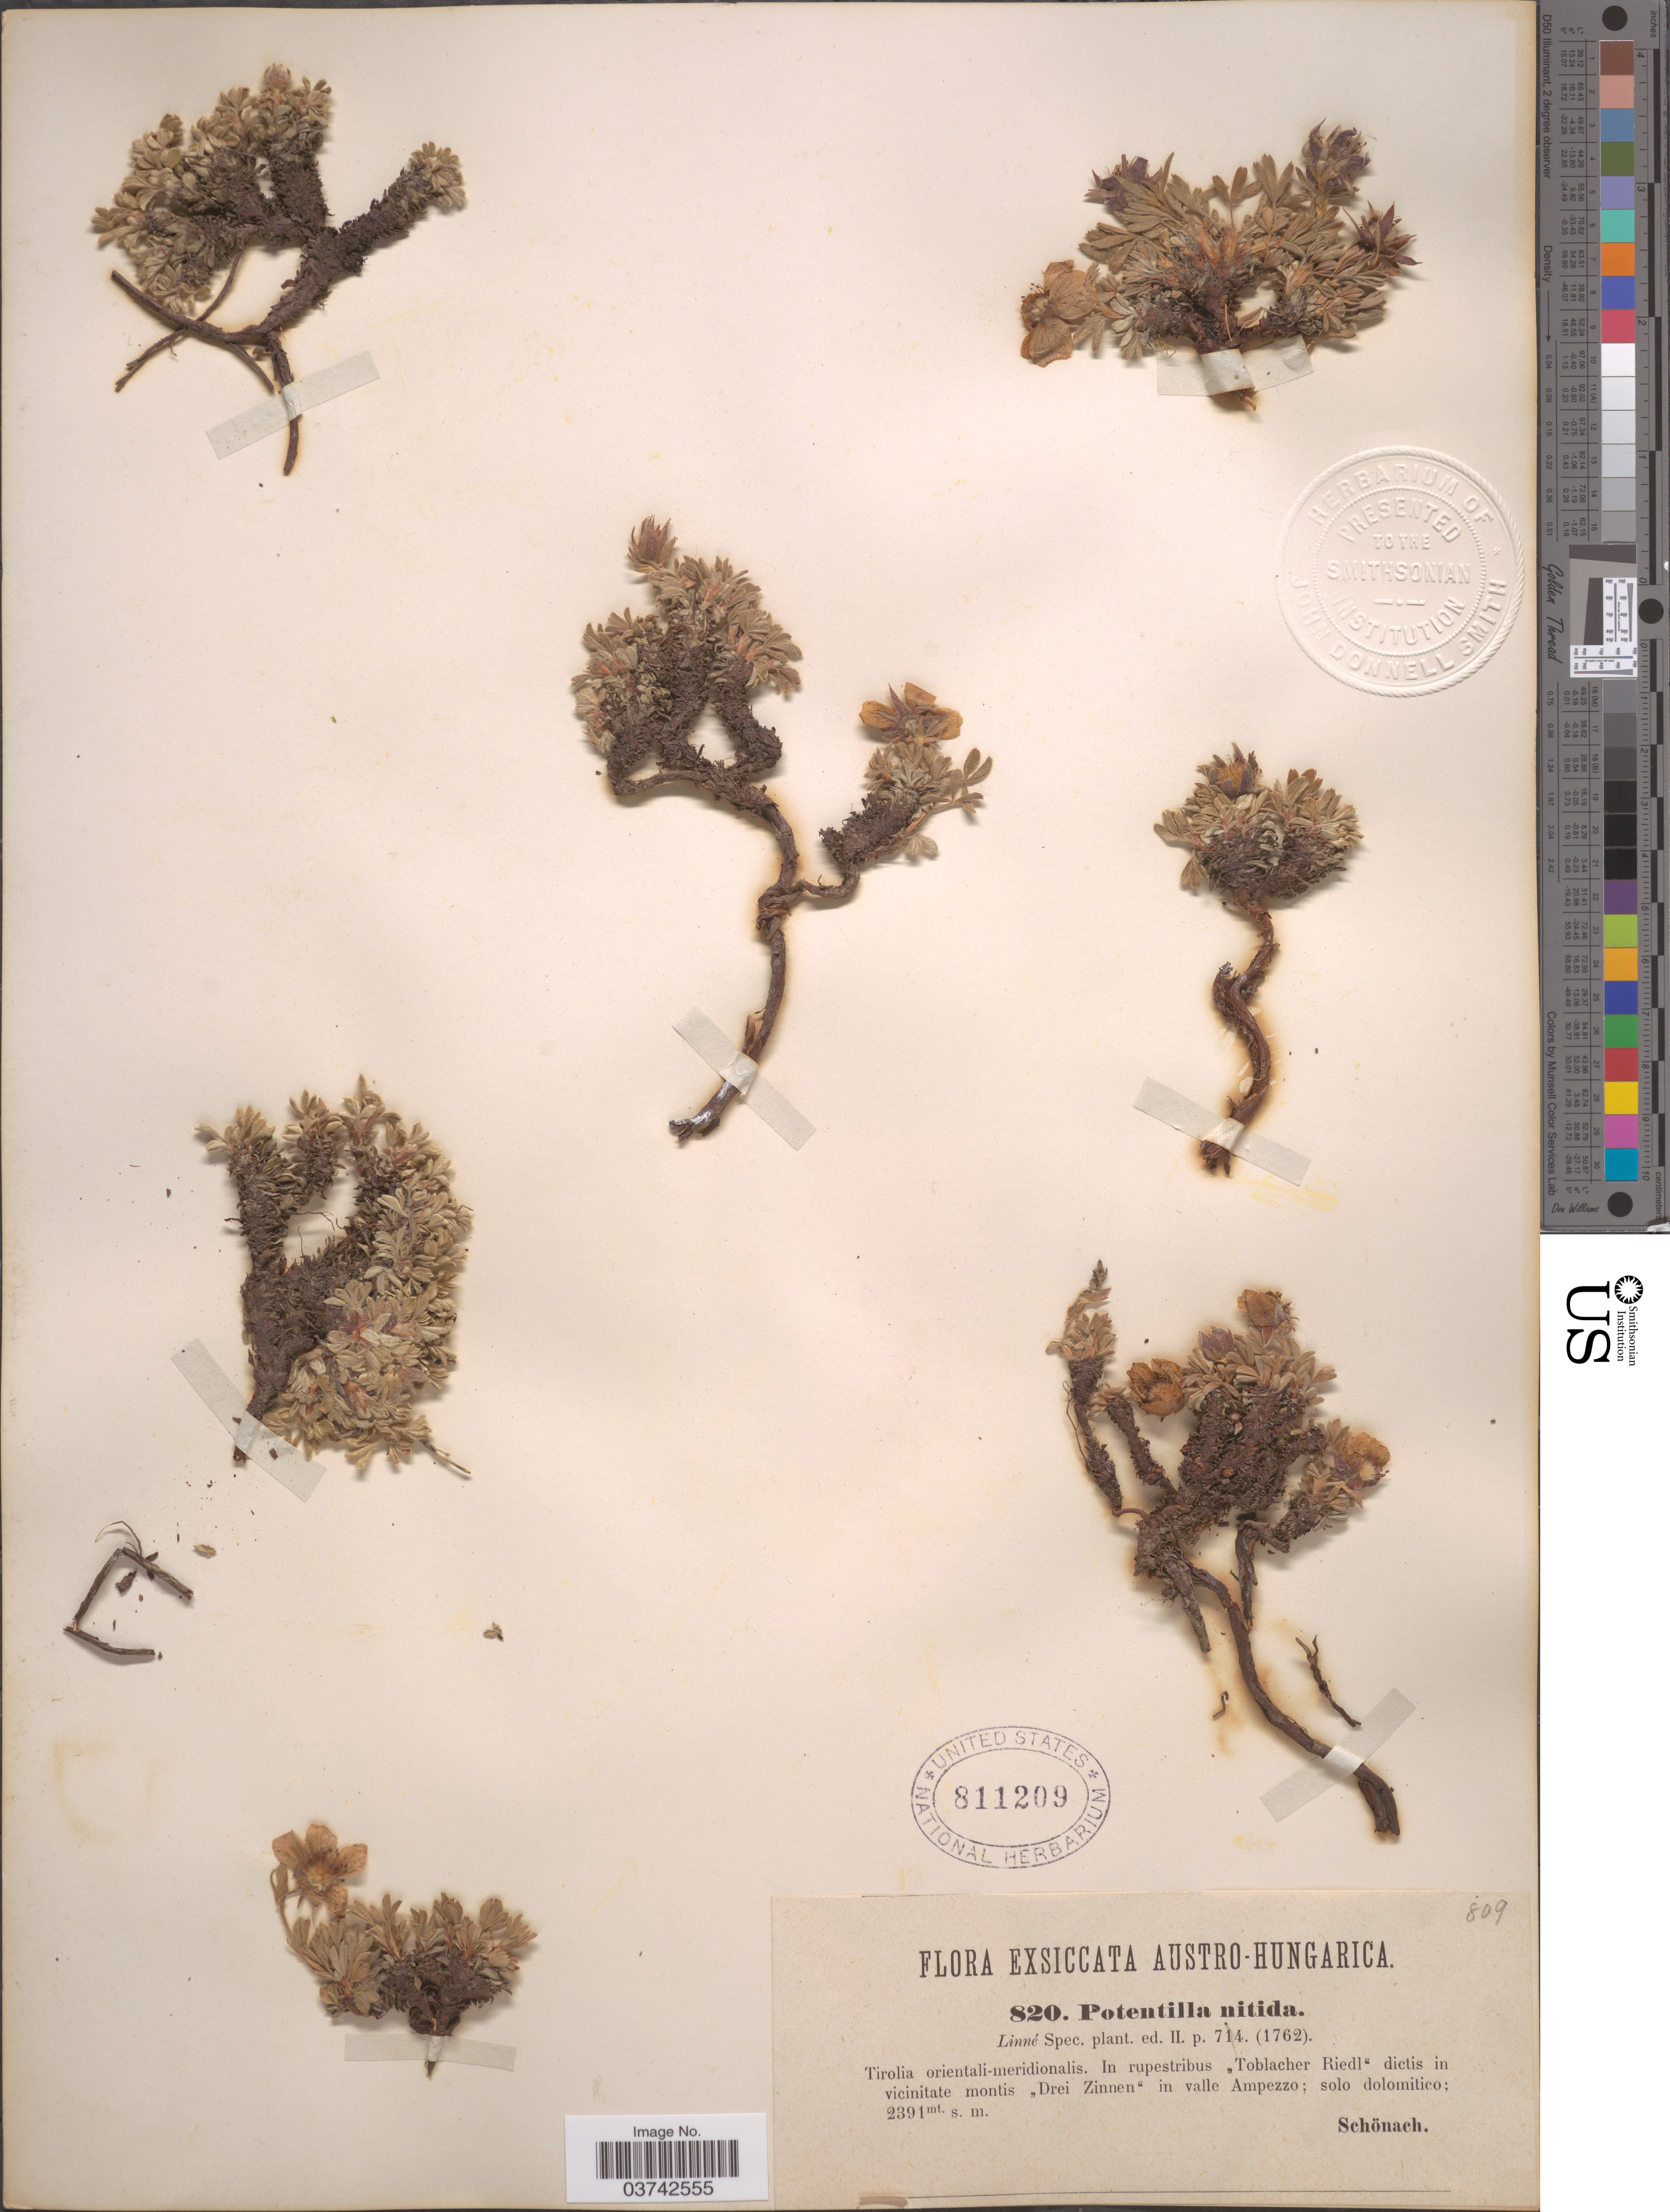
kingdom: Plantae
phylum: Tracheophyta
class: Magnoliopsida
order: Rosales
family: Rosaceae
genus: Potentilla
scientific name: Potentilla nitida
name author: L.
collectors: Schönach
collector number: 820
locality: Austro-Hungarica. Tirolia orientali-meridionalis. In rupestribus "Toblacher Riedl" dictis in vicinitate montis "Drei Zinnen" in valle Ampezzo.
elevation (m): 2391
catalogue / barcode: US 811209